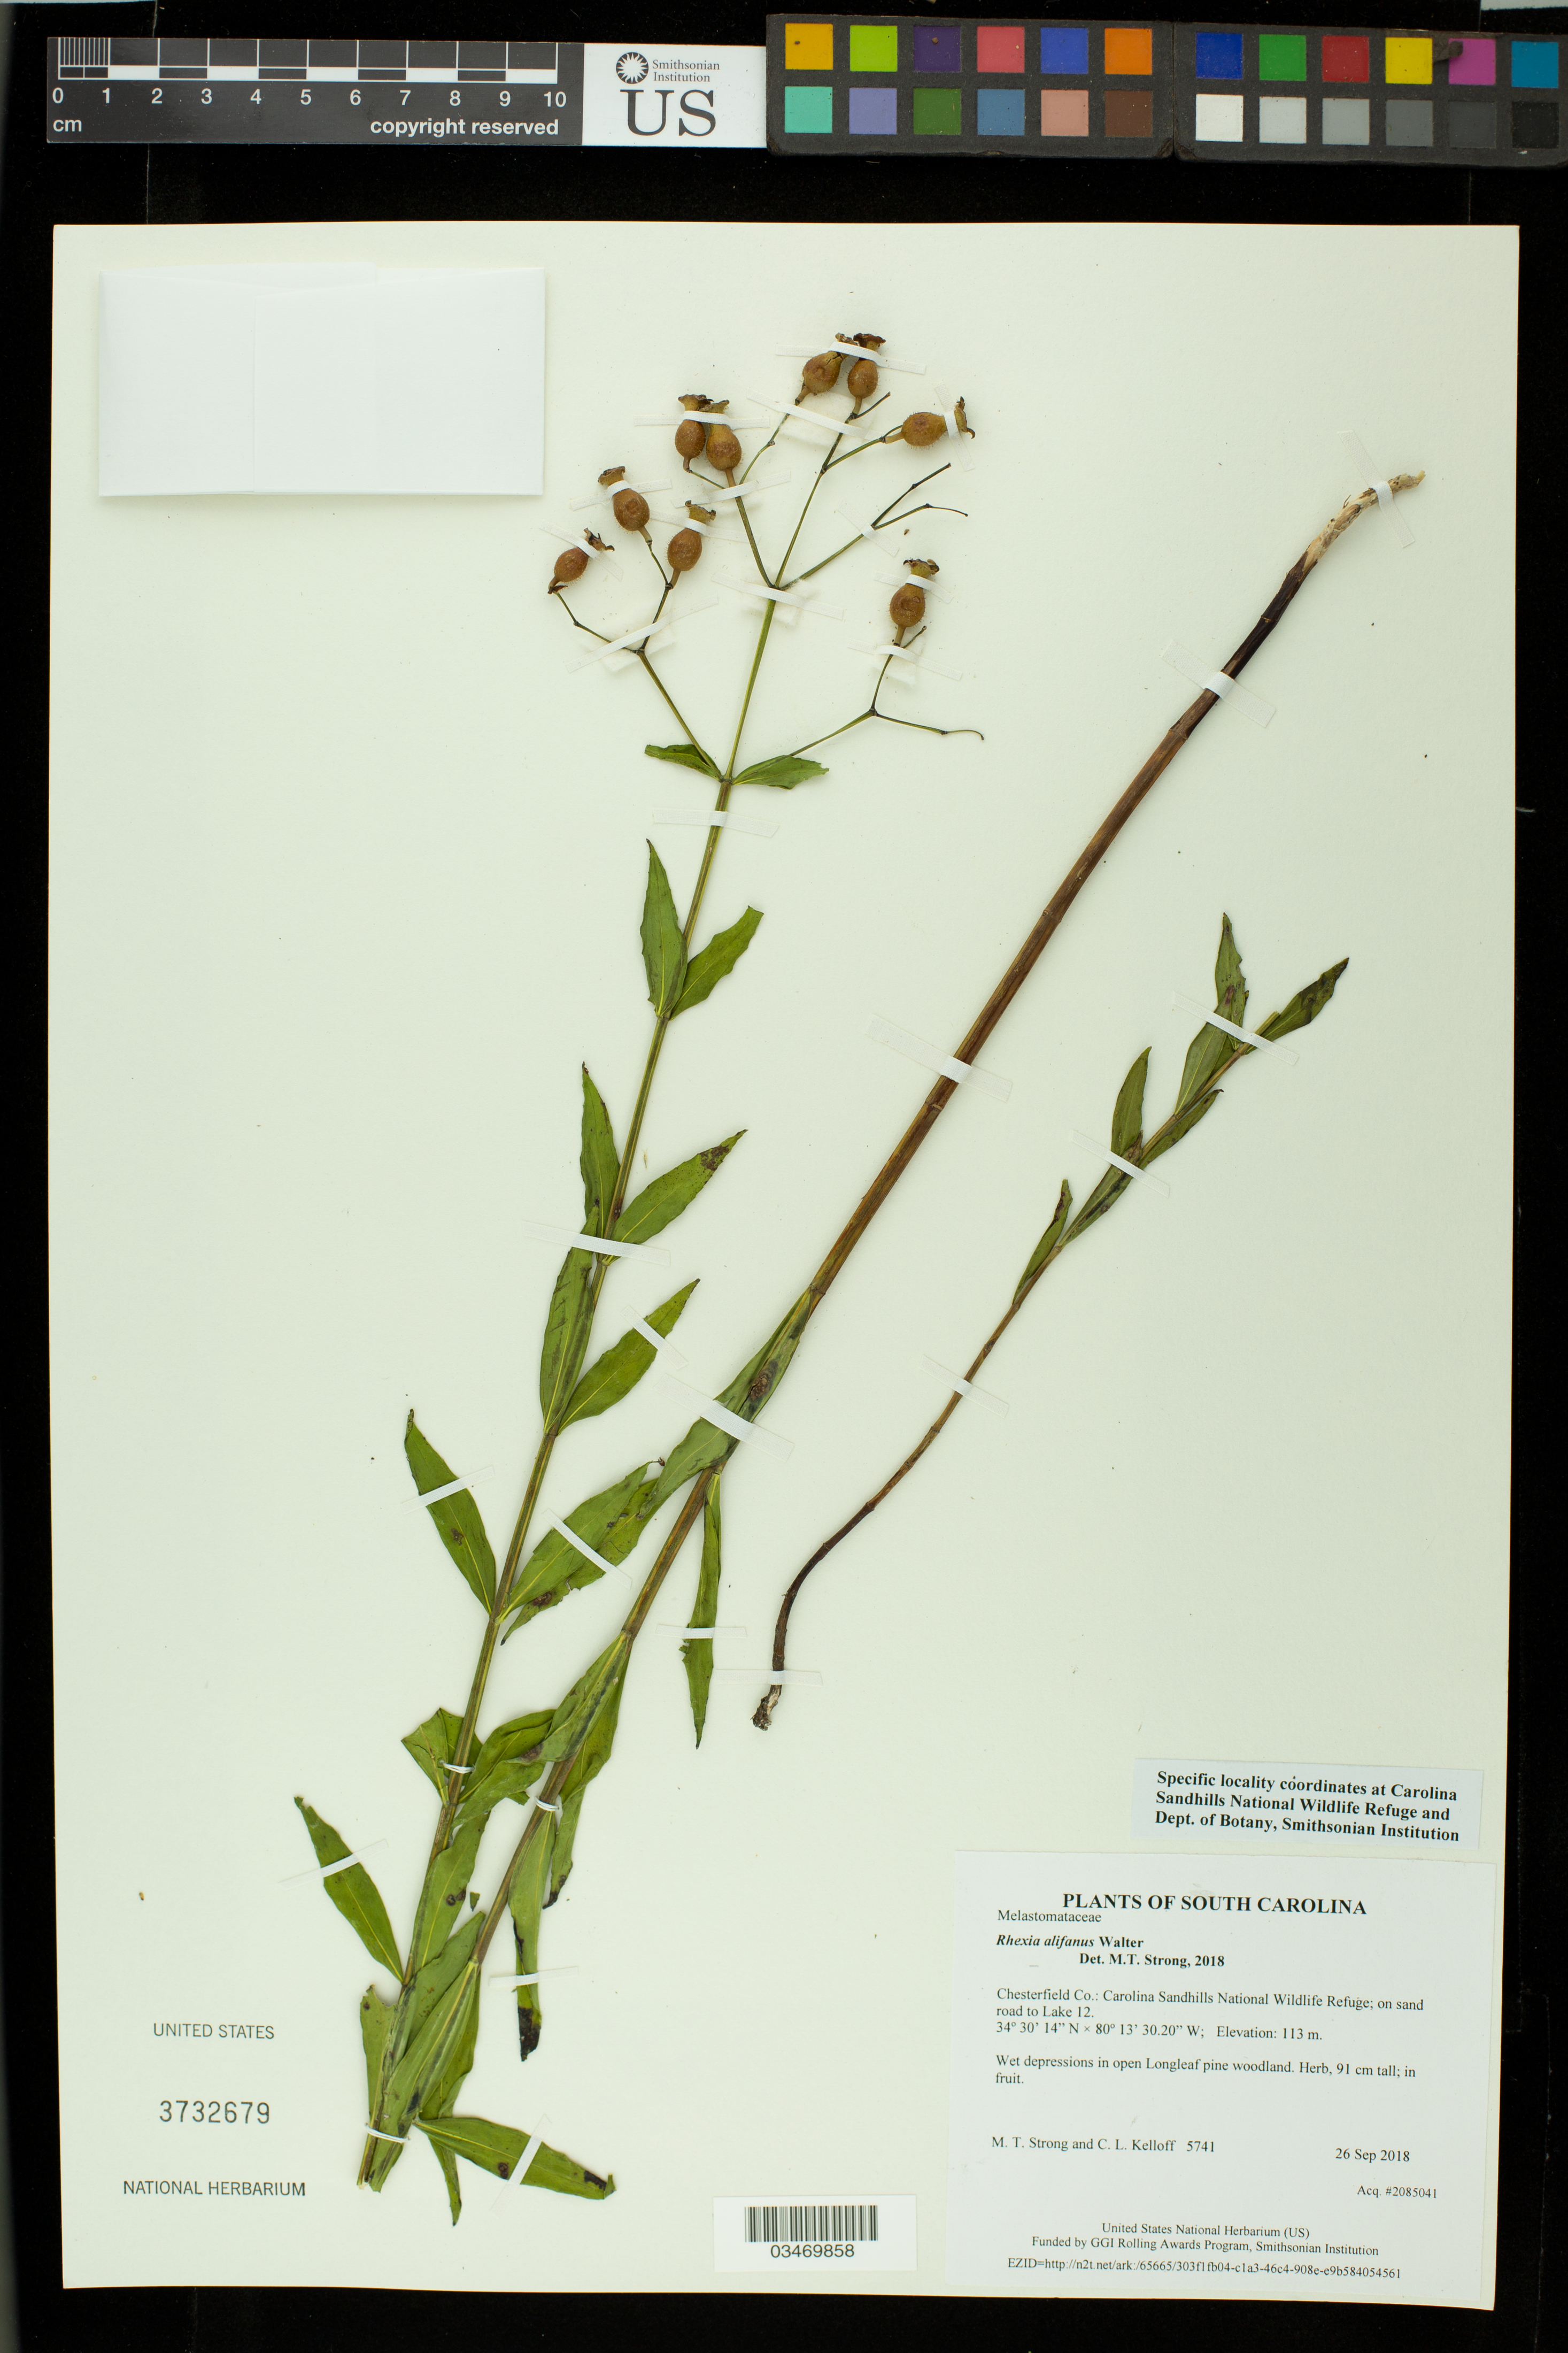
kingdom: Plantae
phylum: Tracheophyta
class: Magnoliopsida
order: Myrtales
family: Melastomataceae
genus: Rhexia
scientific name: Rhexia alifanus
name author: Walter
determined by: Strong, M. T., (US), Smithsonian Institution - National Museum of Natural History (UNITED STATES)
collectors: M. T. Strong & C. L. Kelloff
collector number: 5741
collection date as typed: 26 Sep 2018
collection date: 2018-09-26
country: United States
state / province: South Carolina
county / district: Chesterfield Co.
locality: Carolina Sandhills National Wildlife Refuge; on sand road to Lake 12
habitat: Seepage across road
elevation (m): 113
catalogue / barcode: US 3732679